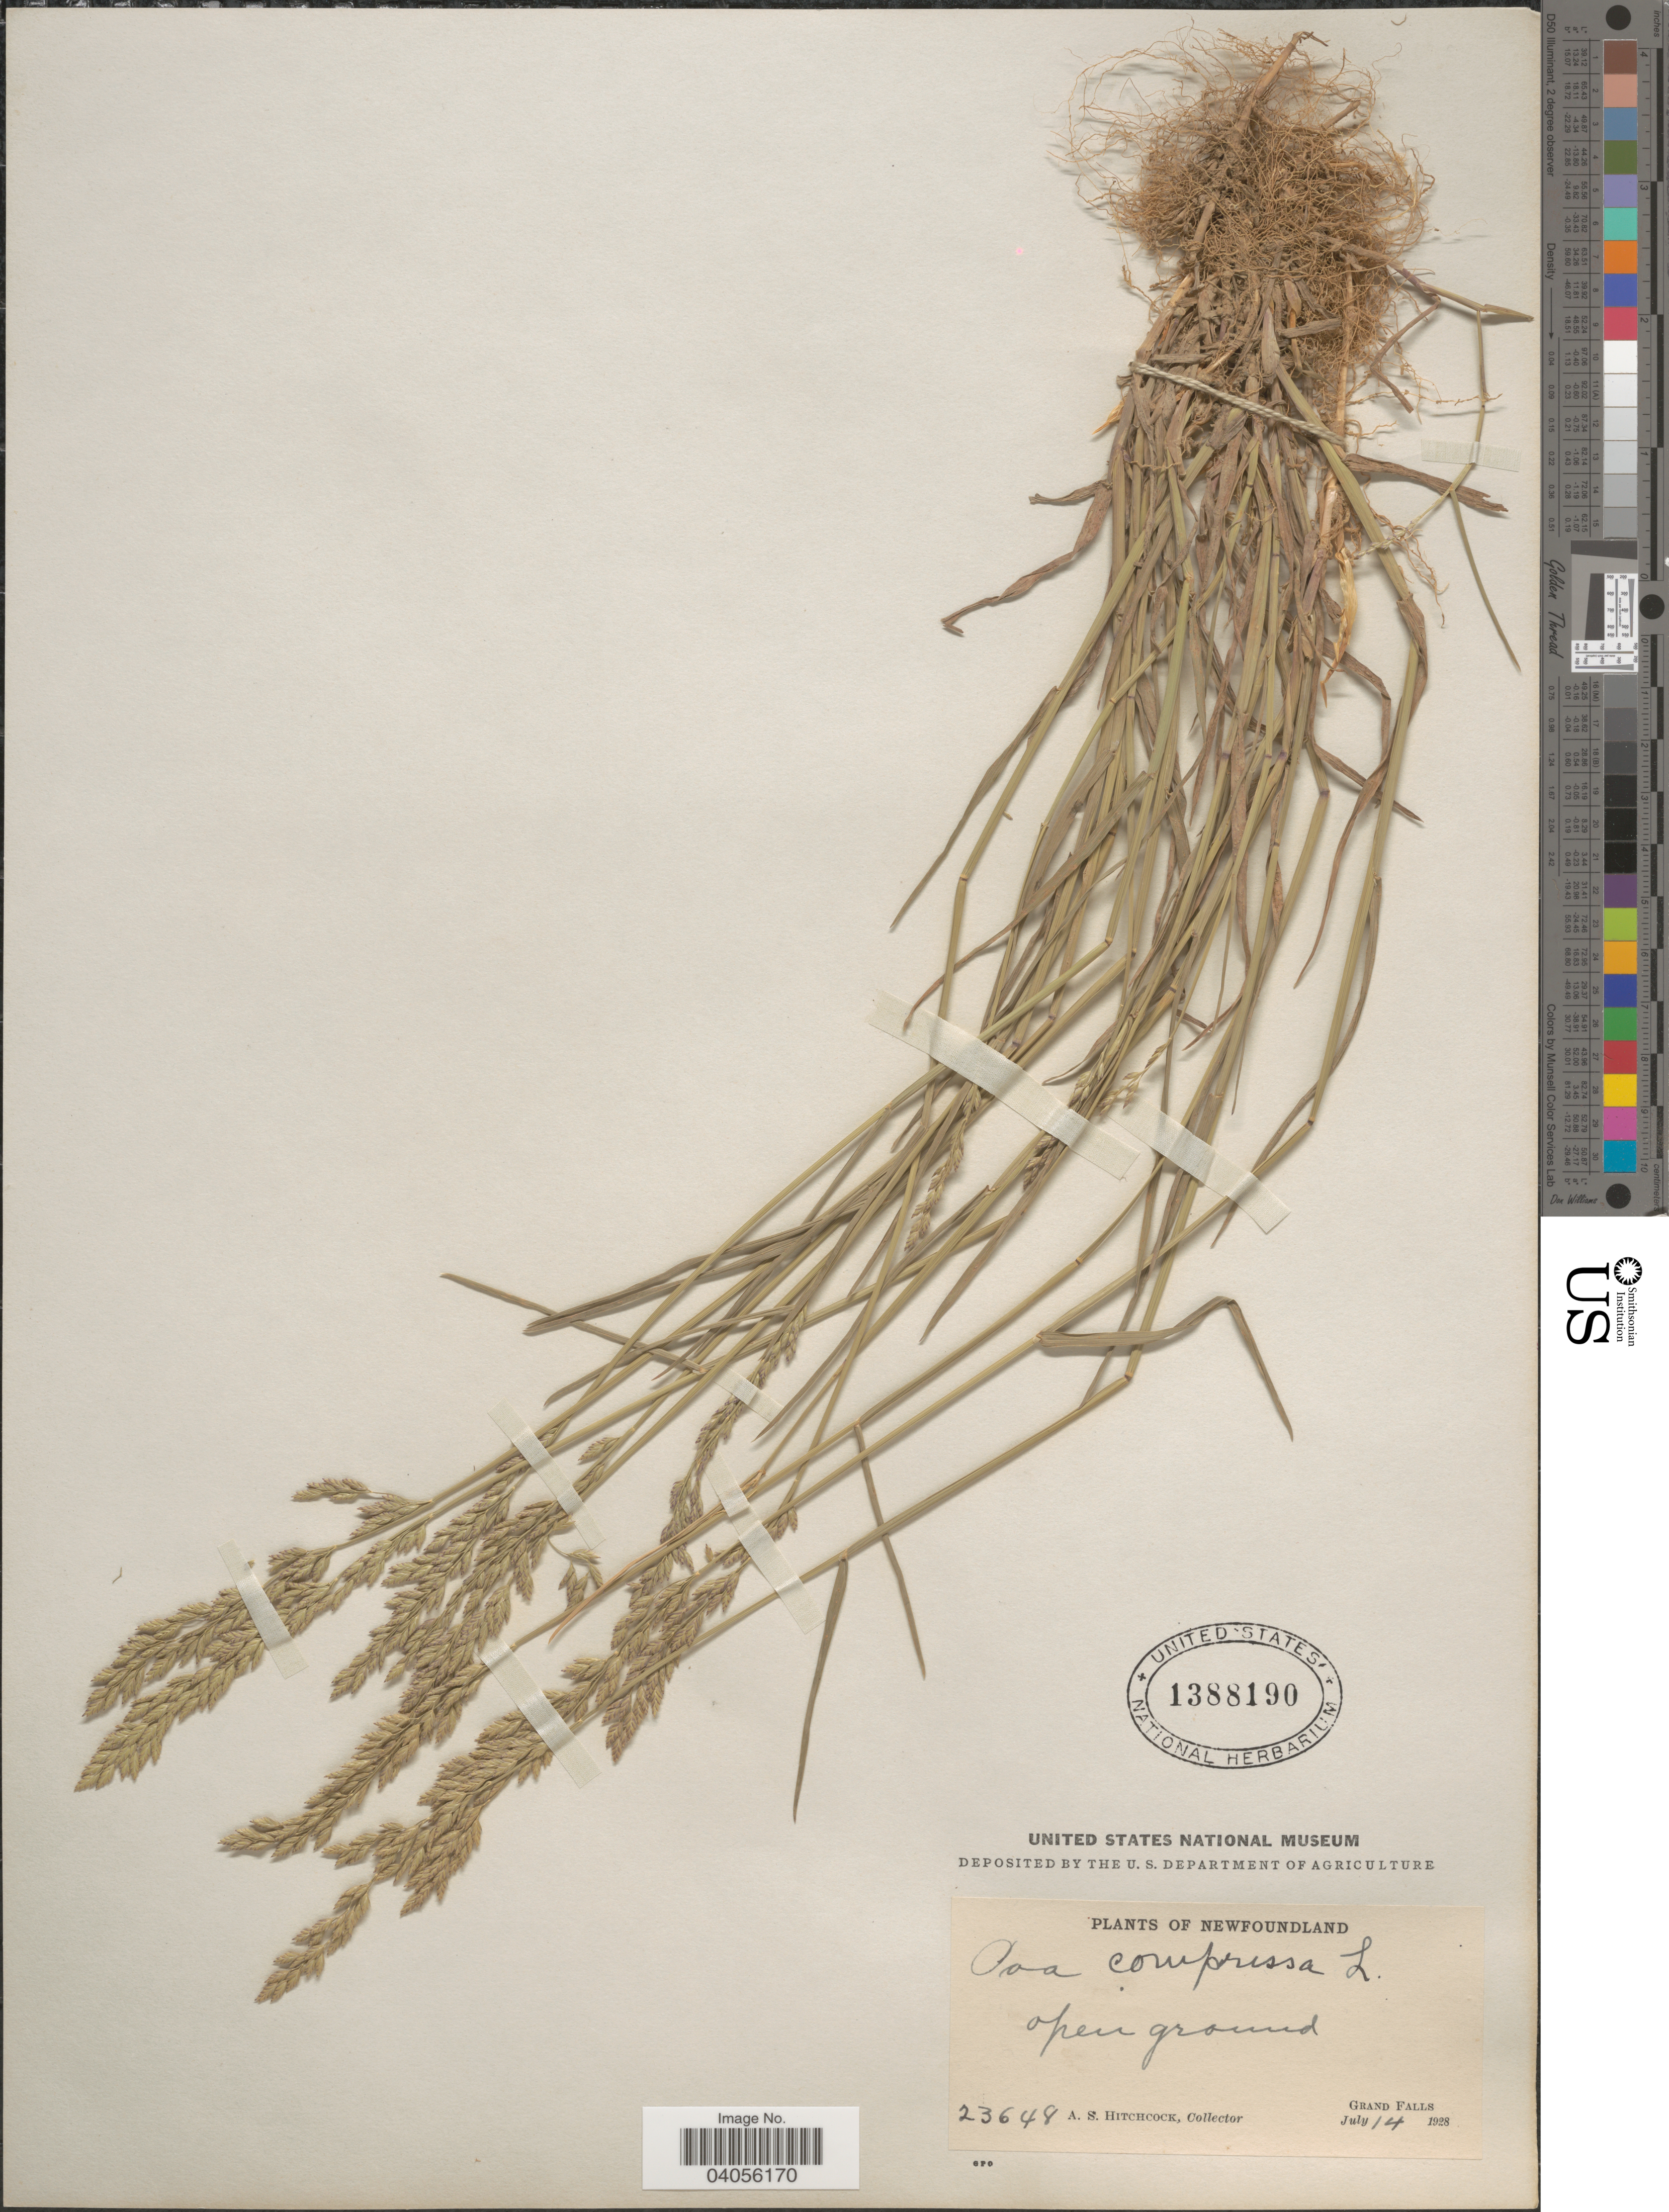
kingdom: Plantae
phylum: Tracheophyta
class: Liliopsida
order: Poales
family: Poaceae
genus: Poa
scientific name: Poa compressa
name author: L.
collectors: A. S. Hitchcock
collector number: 23648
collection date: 1928-07-14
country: Canada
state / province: Newfoundland and Labrador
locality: Open ground. Grand Falls.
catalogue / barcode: US 1388190